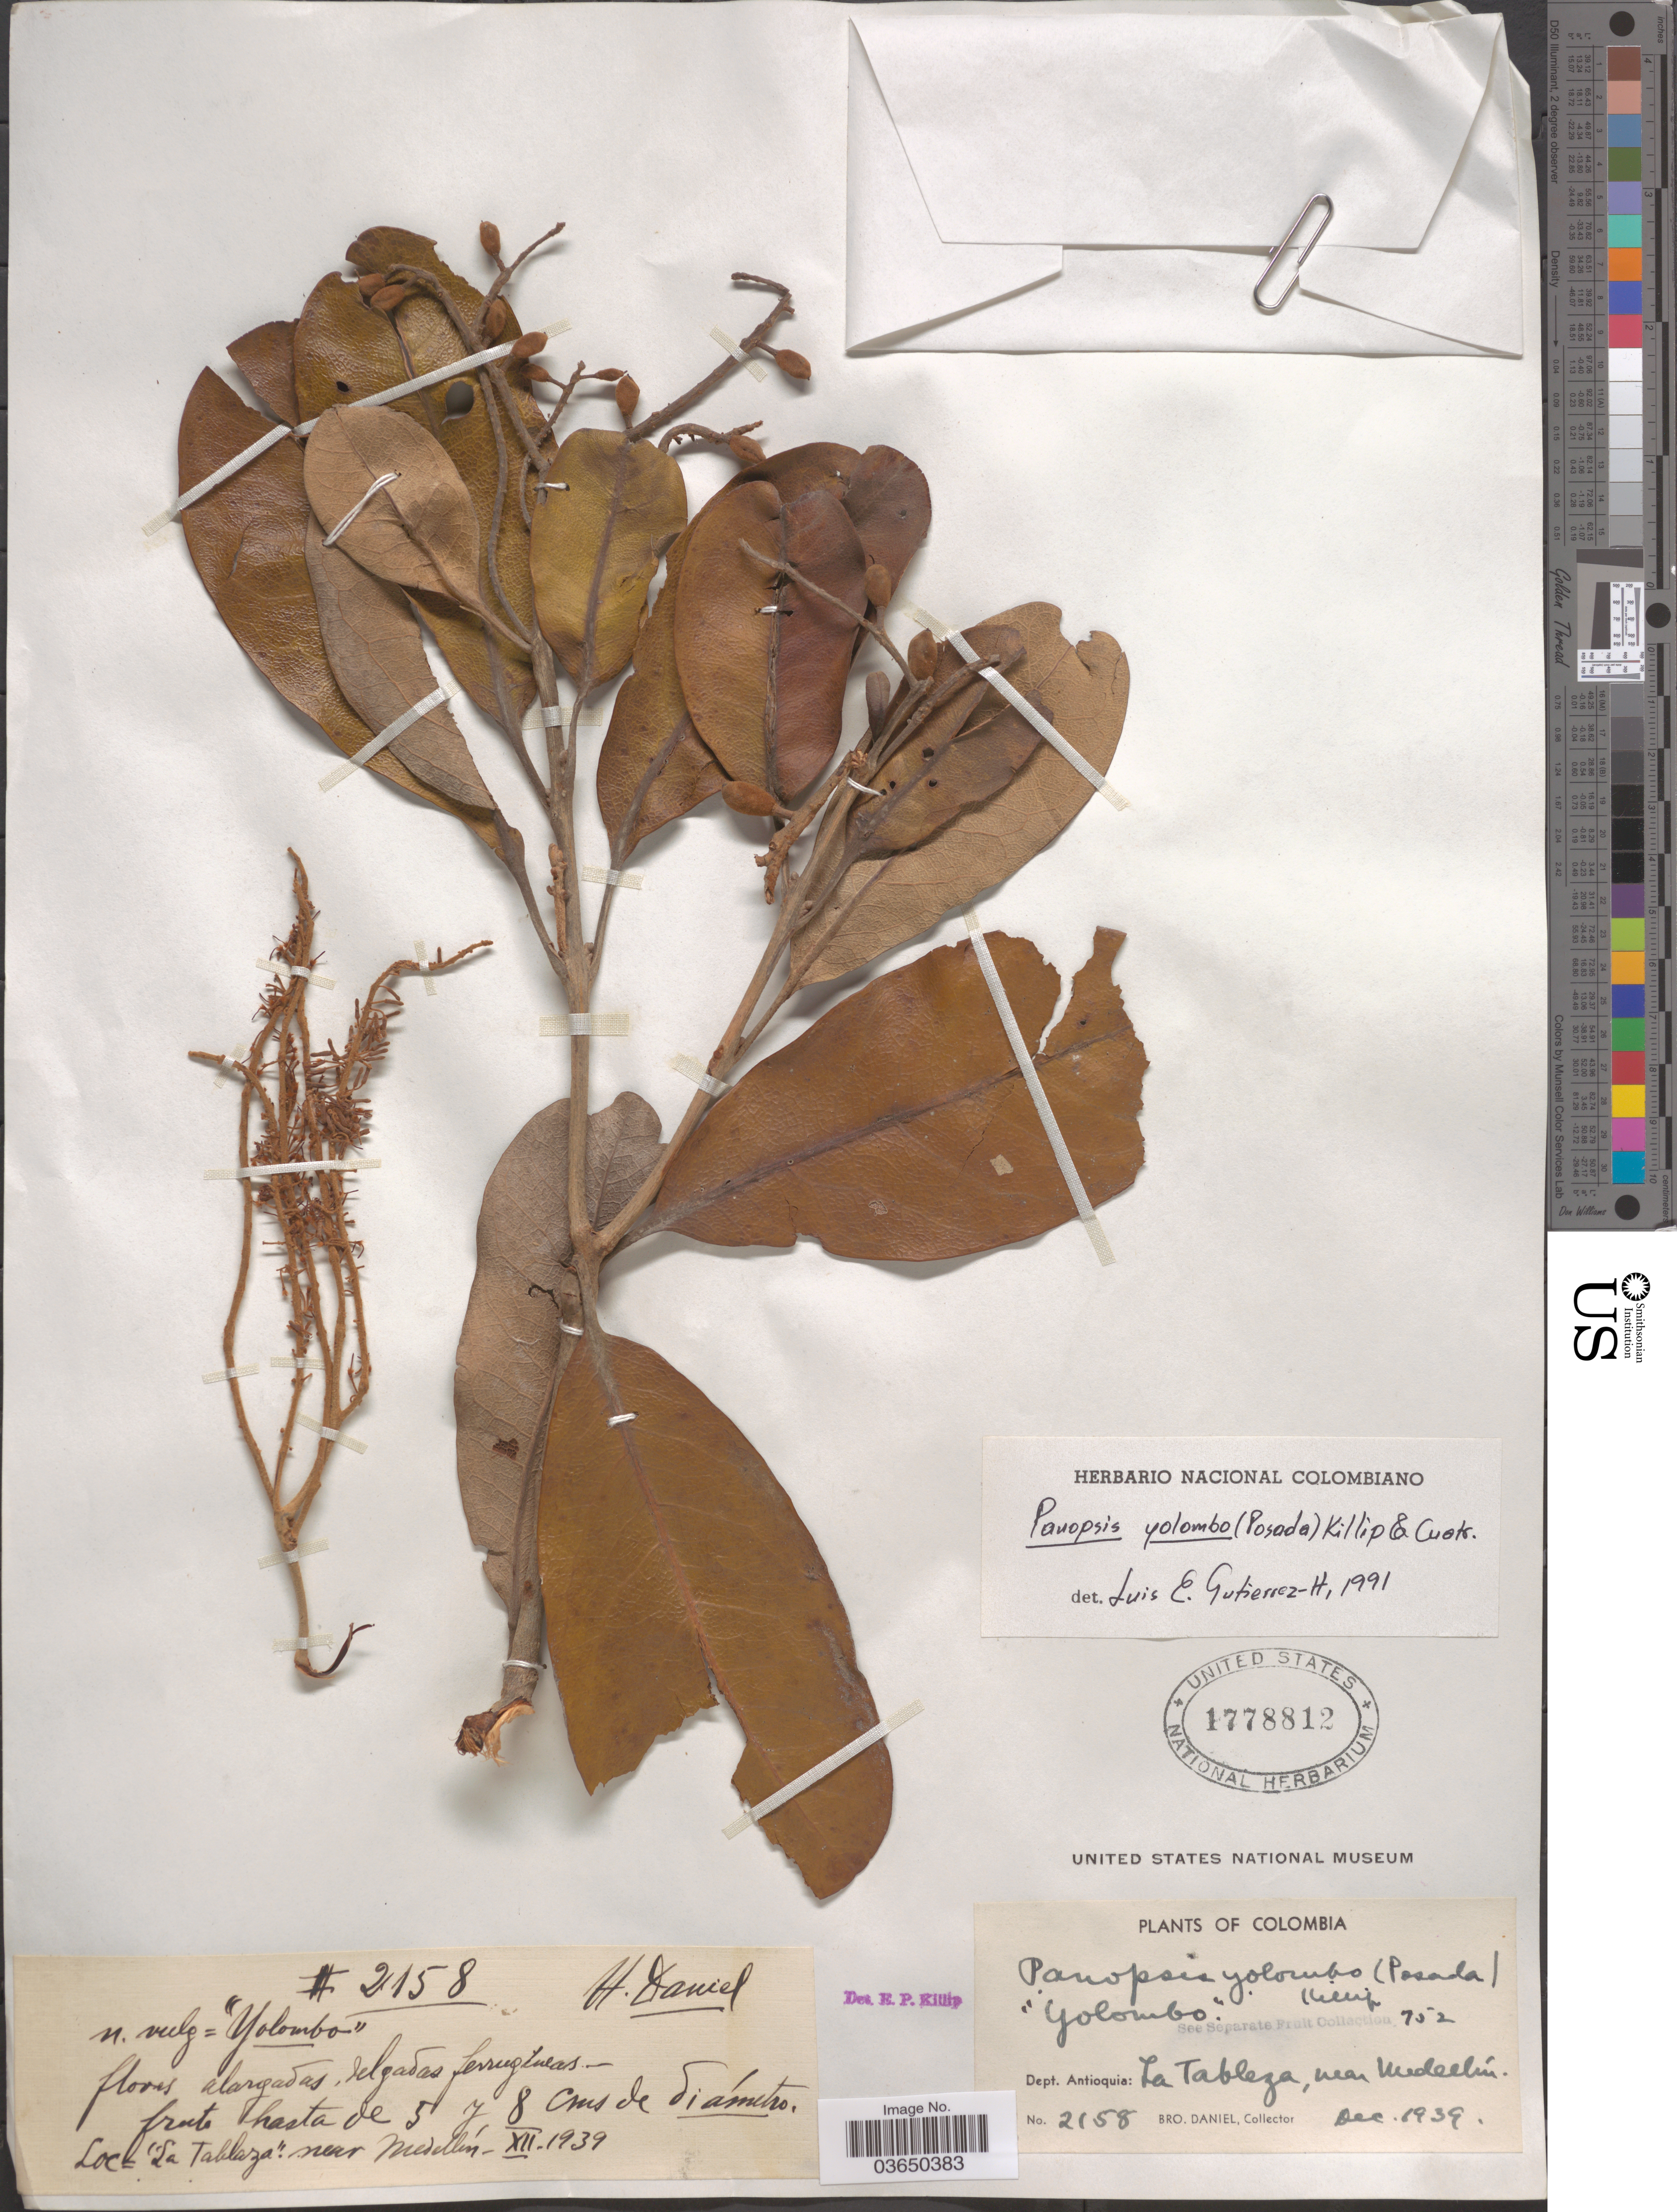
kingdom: Plantae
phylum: Tracheophyta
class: Magnoliopsida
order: Proteales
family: Proteaceae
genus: Panopsis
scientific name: Panopsis yolombo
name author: (Posada-Arango) Killip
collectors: Bro. Daniel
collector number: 2158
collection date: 1939-12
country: Colombia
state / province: Antioquia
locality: Dept. Antioquia: La Tablaza, near Medellín.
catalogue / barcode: US 177812